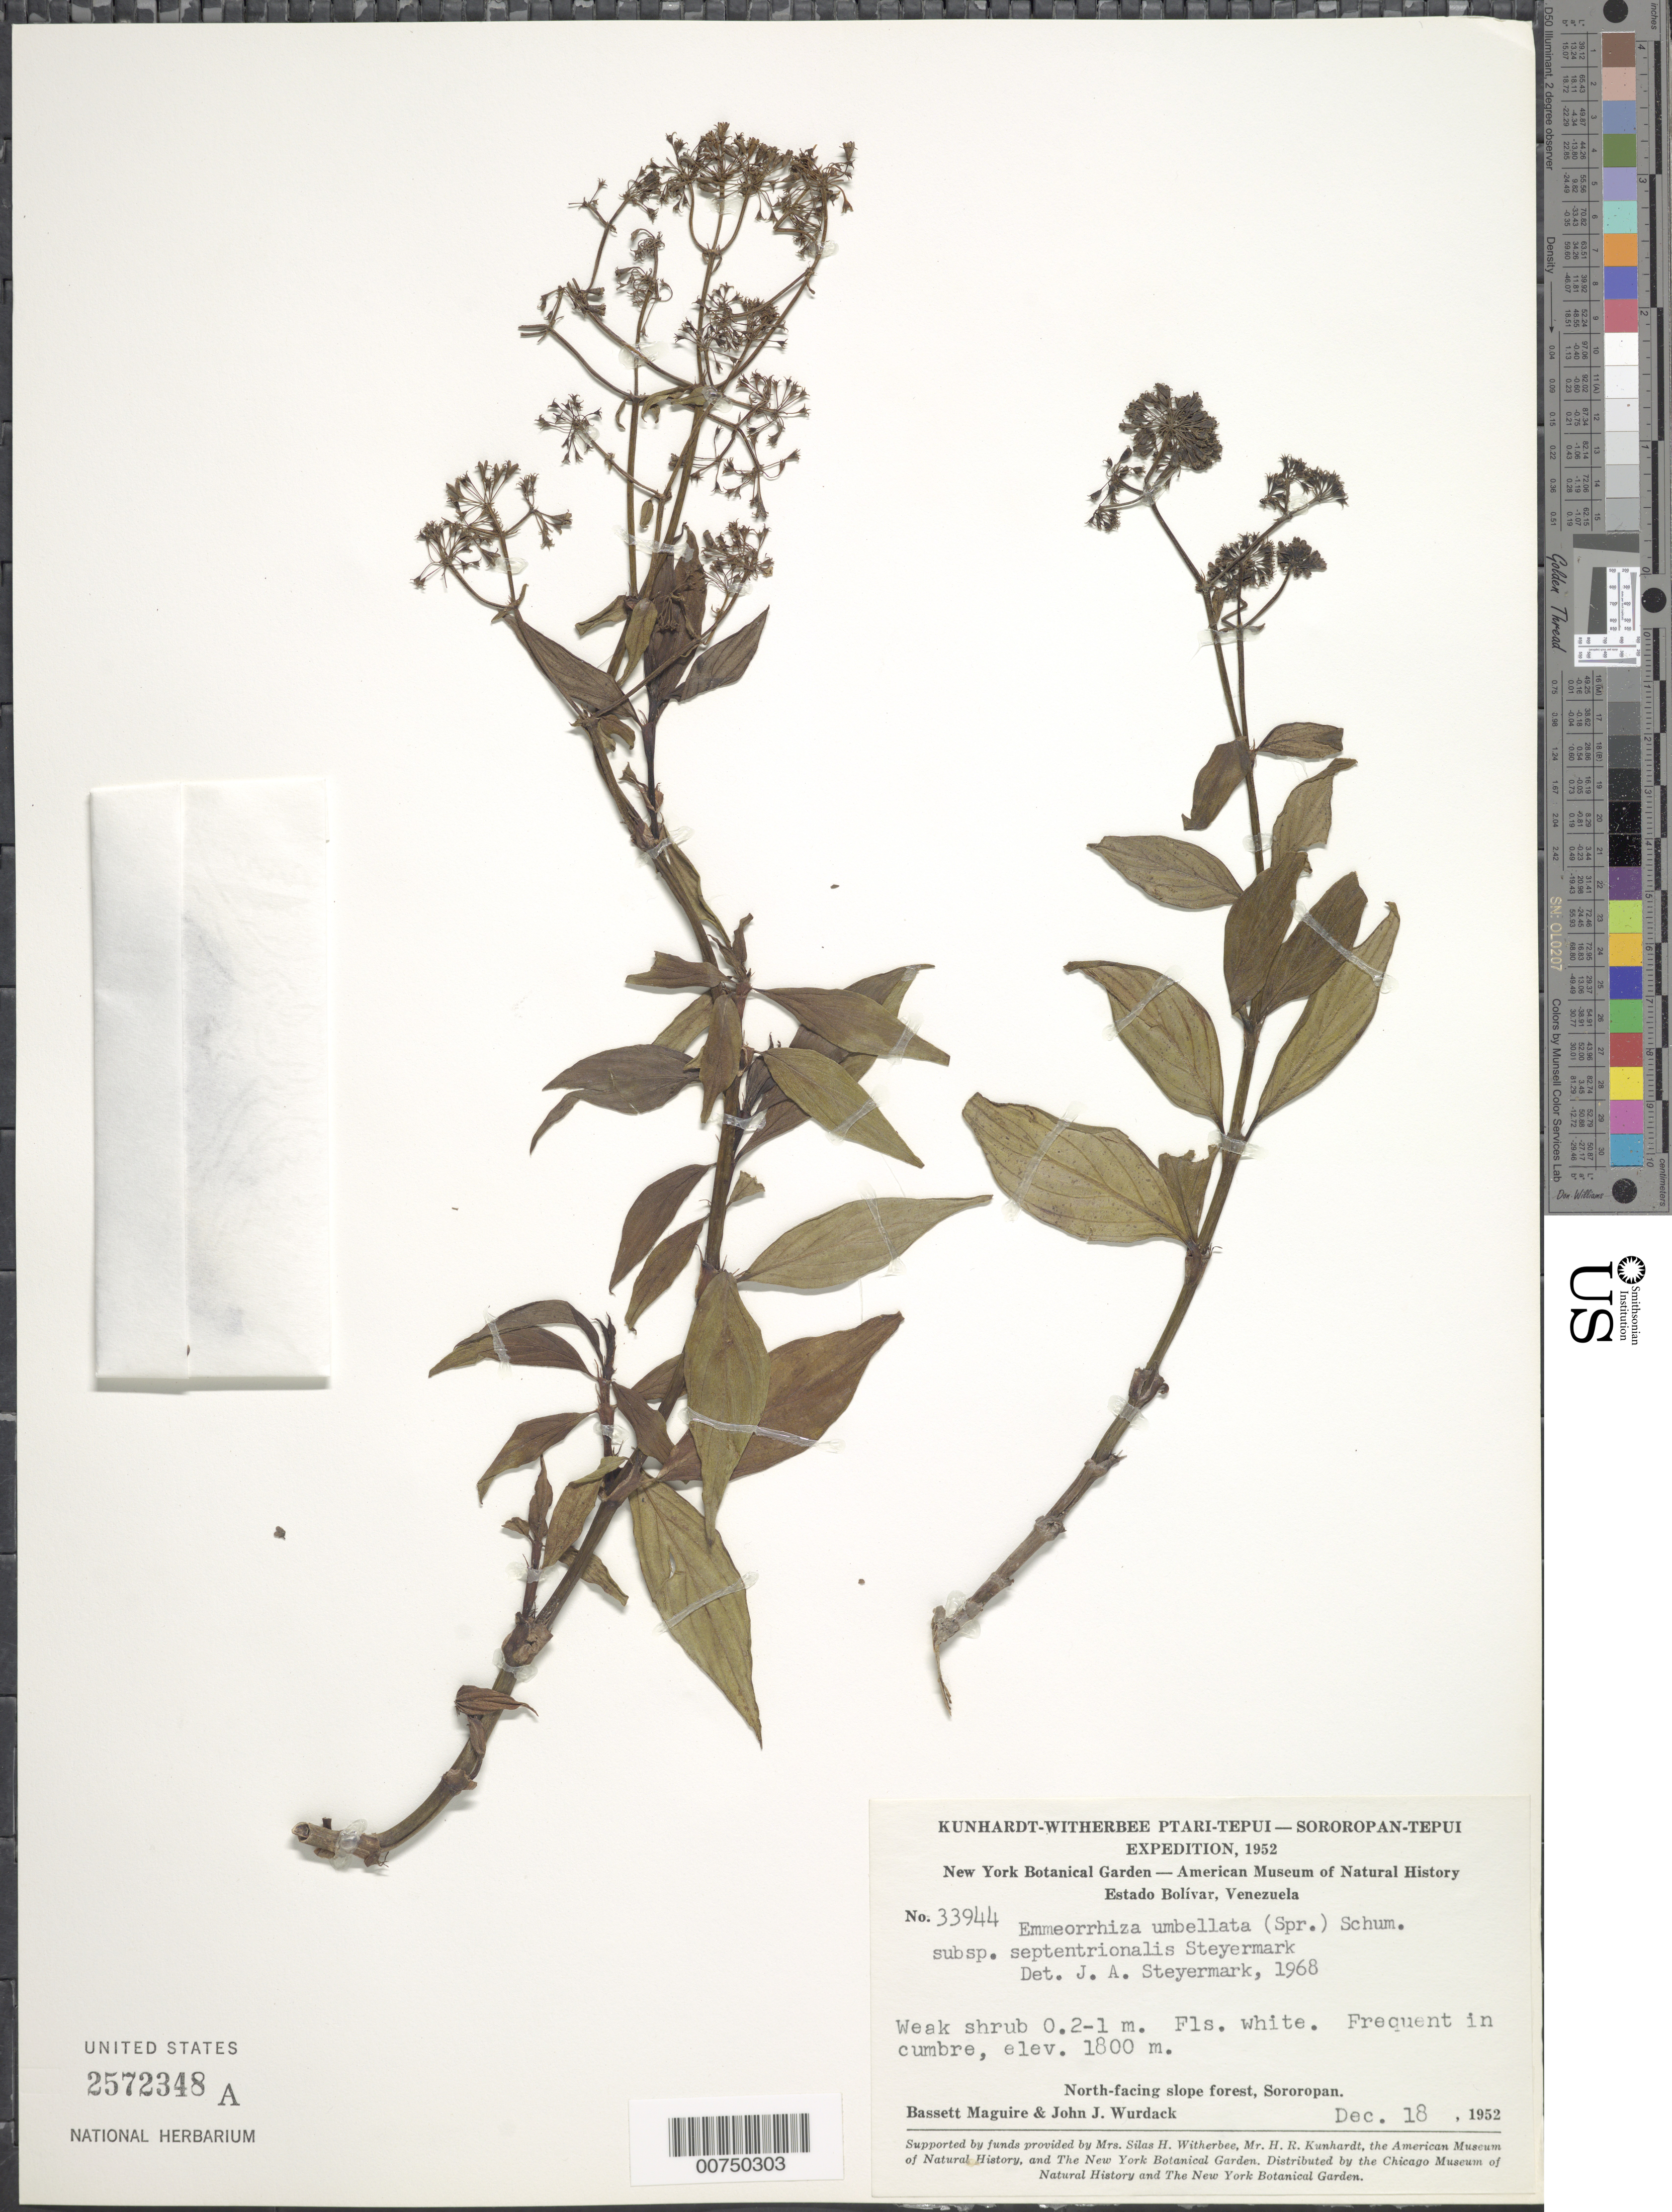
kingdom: Plantae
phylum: Tracheophyta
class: Magnoliopsida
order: Gentianales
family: Rubiaceae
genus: Emmeorhiza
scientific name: Emmeorhiza umbellata subsp. septentrionalis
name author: Steyerm.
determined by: Steyermark, Julian A., (VEN)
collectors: B. Maguire & J. J. Wurdack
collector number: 33944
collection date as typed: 18-Dec-52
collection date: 1952-12-18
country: Venezuela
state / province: Bolívar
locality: Sororopán-tepuí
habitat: North-facing slope forest; in cumbre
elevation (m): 1800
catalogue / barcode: US 2572348A